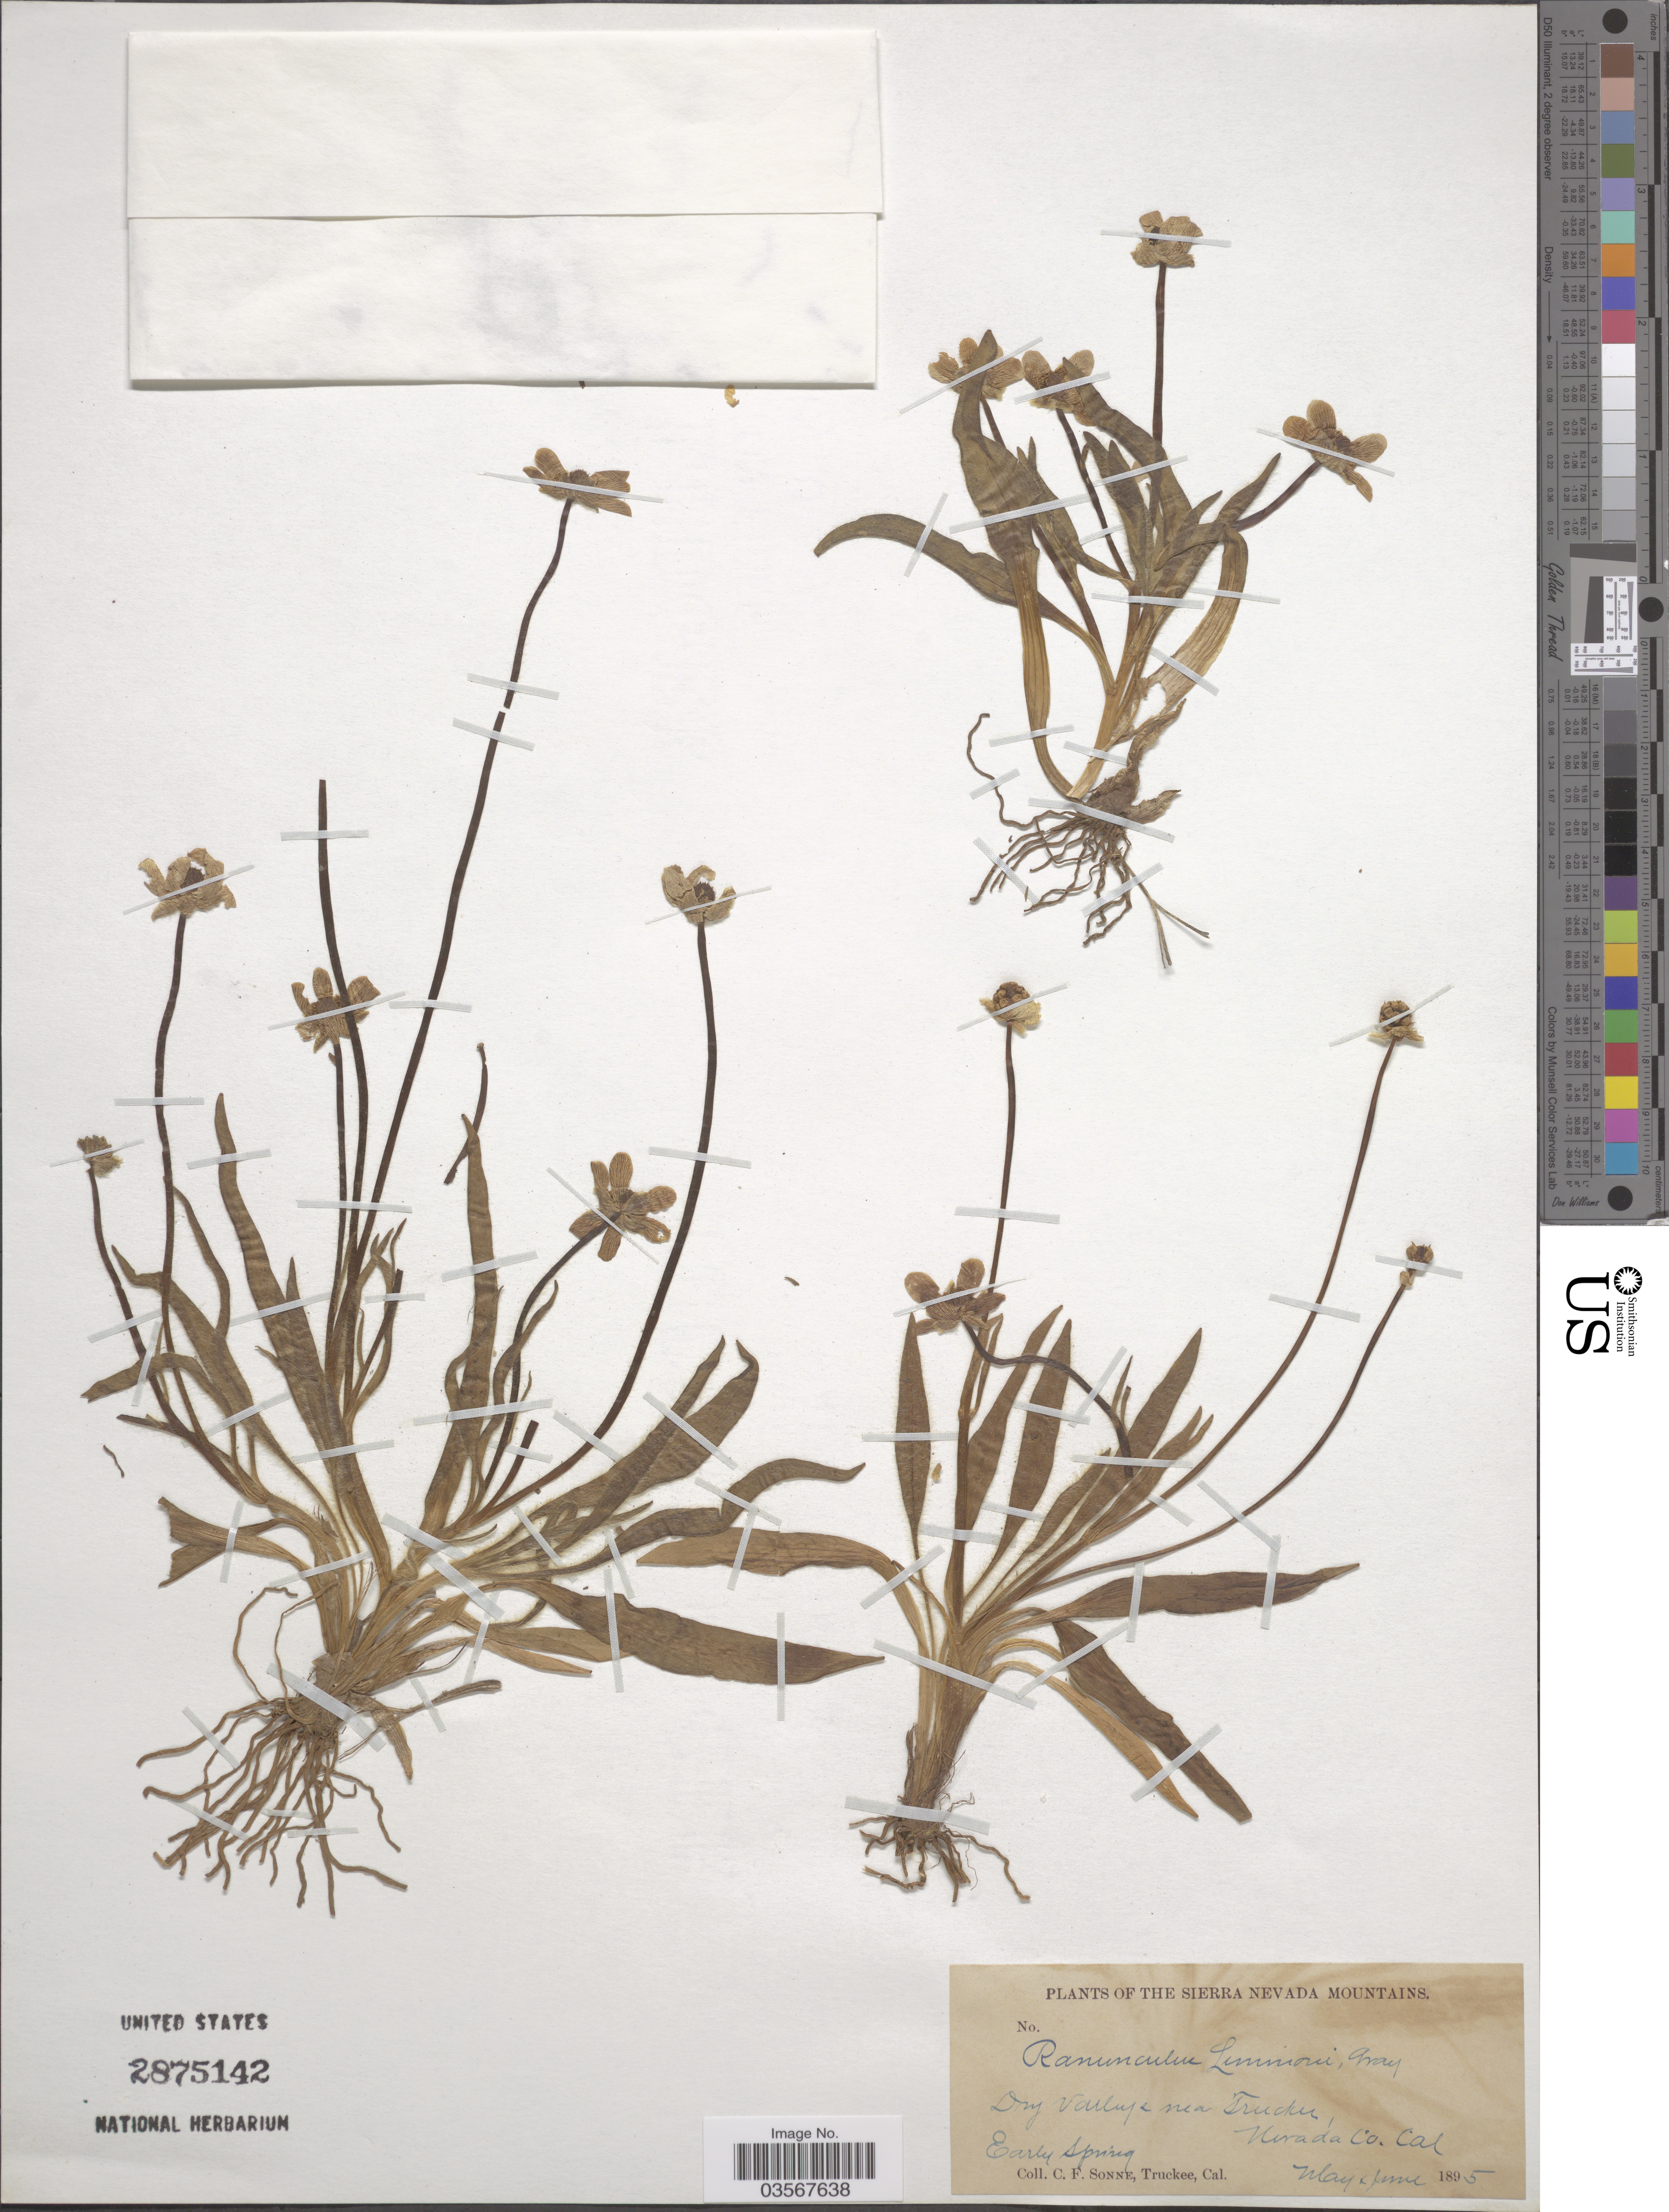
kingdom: Plantae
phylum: Tracheophyta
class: Magnoliopsida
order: Ranunculales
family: Ranunculaceae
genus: Ranunculus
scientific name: Ranunculus lemmonii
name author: A. Gray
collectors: C. Sonne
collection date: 1895-05/1895-06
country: United States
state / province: California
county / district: Nevada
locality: The Sierra Nevada Mountains. Dry Valleys near Truckee, Nevada Co.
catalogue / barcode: US 2875142